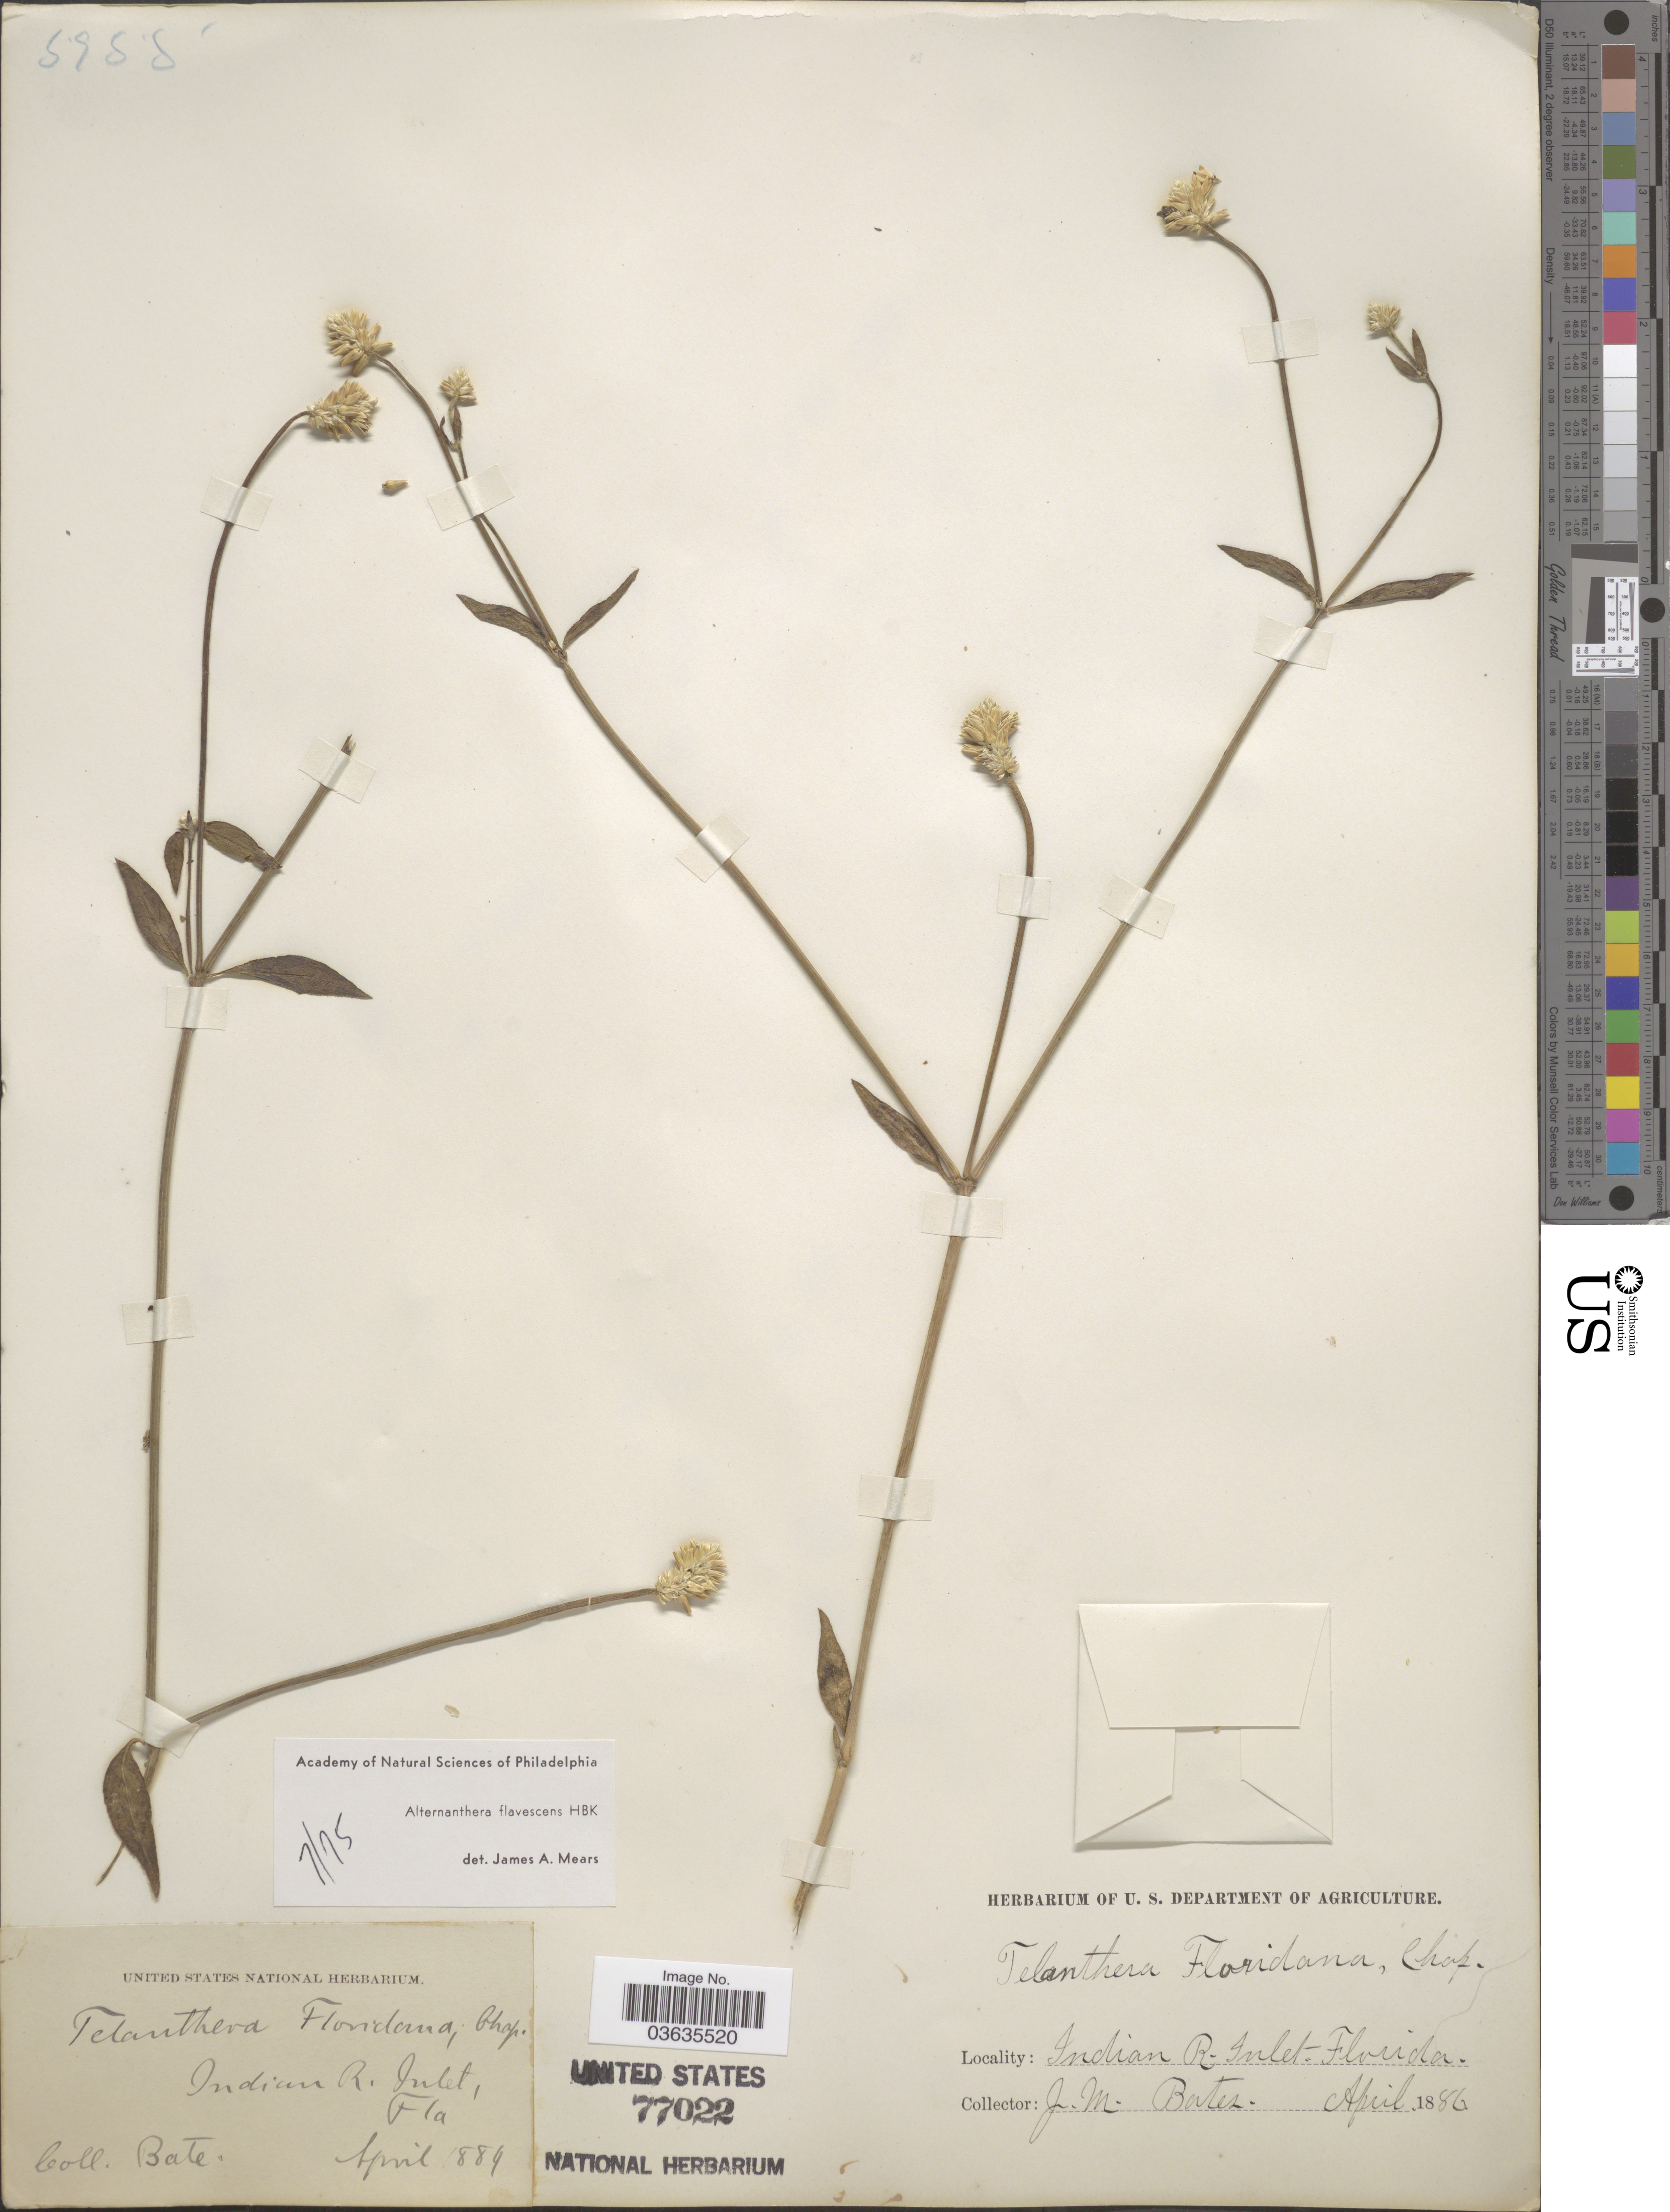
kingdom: Plantae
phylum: Tracheophyta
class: Magnoliopsida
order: Caryophyllales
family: Amaranthaceae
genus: Alternanthera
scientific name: Alternanthera flavescens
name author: Kunth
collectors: J. Bates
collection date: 1889-04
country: United States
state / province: Florida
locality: Indian R. Inlet.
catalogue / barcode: US 77022